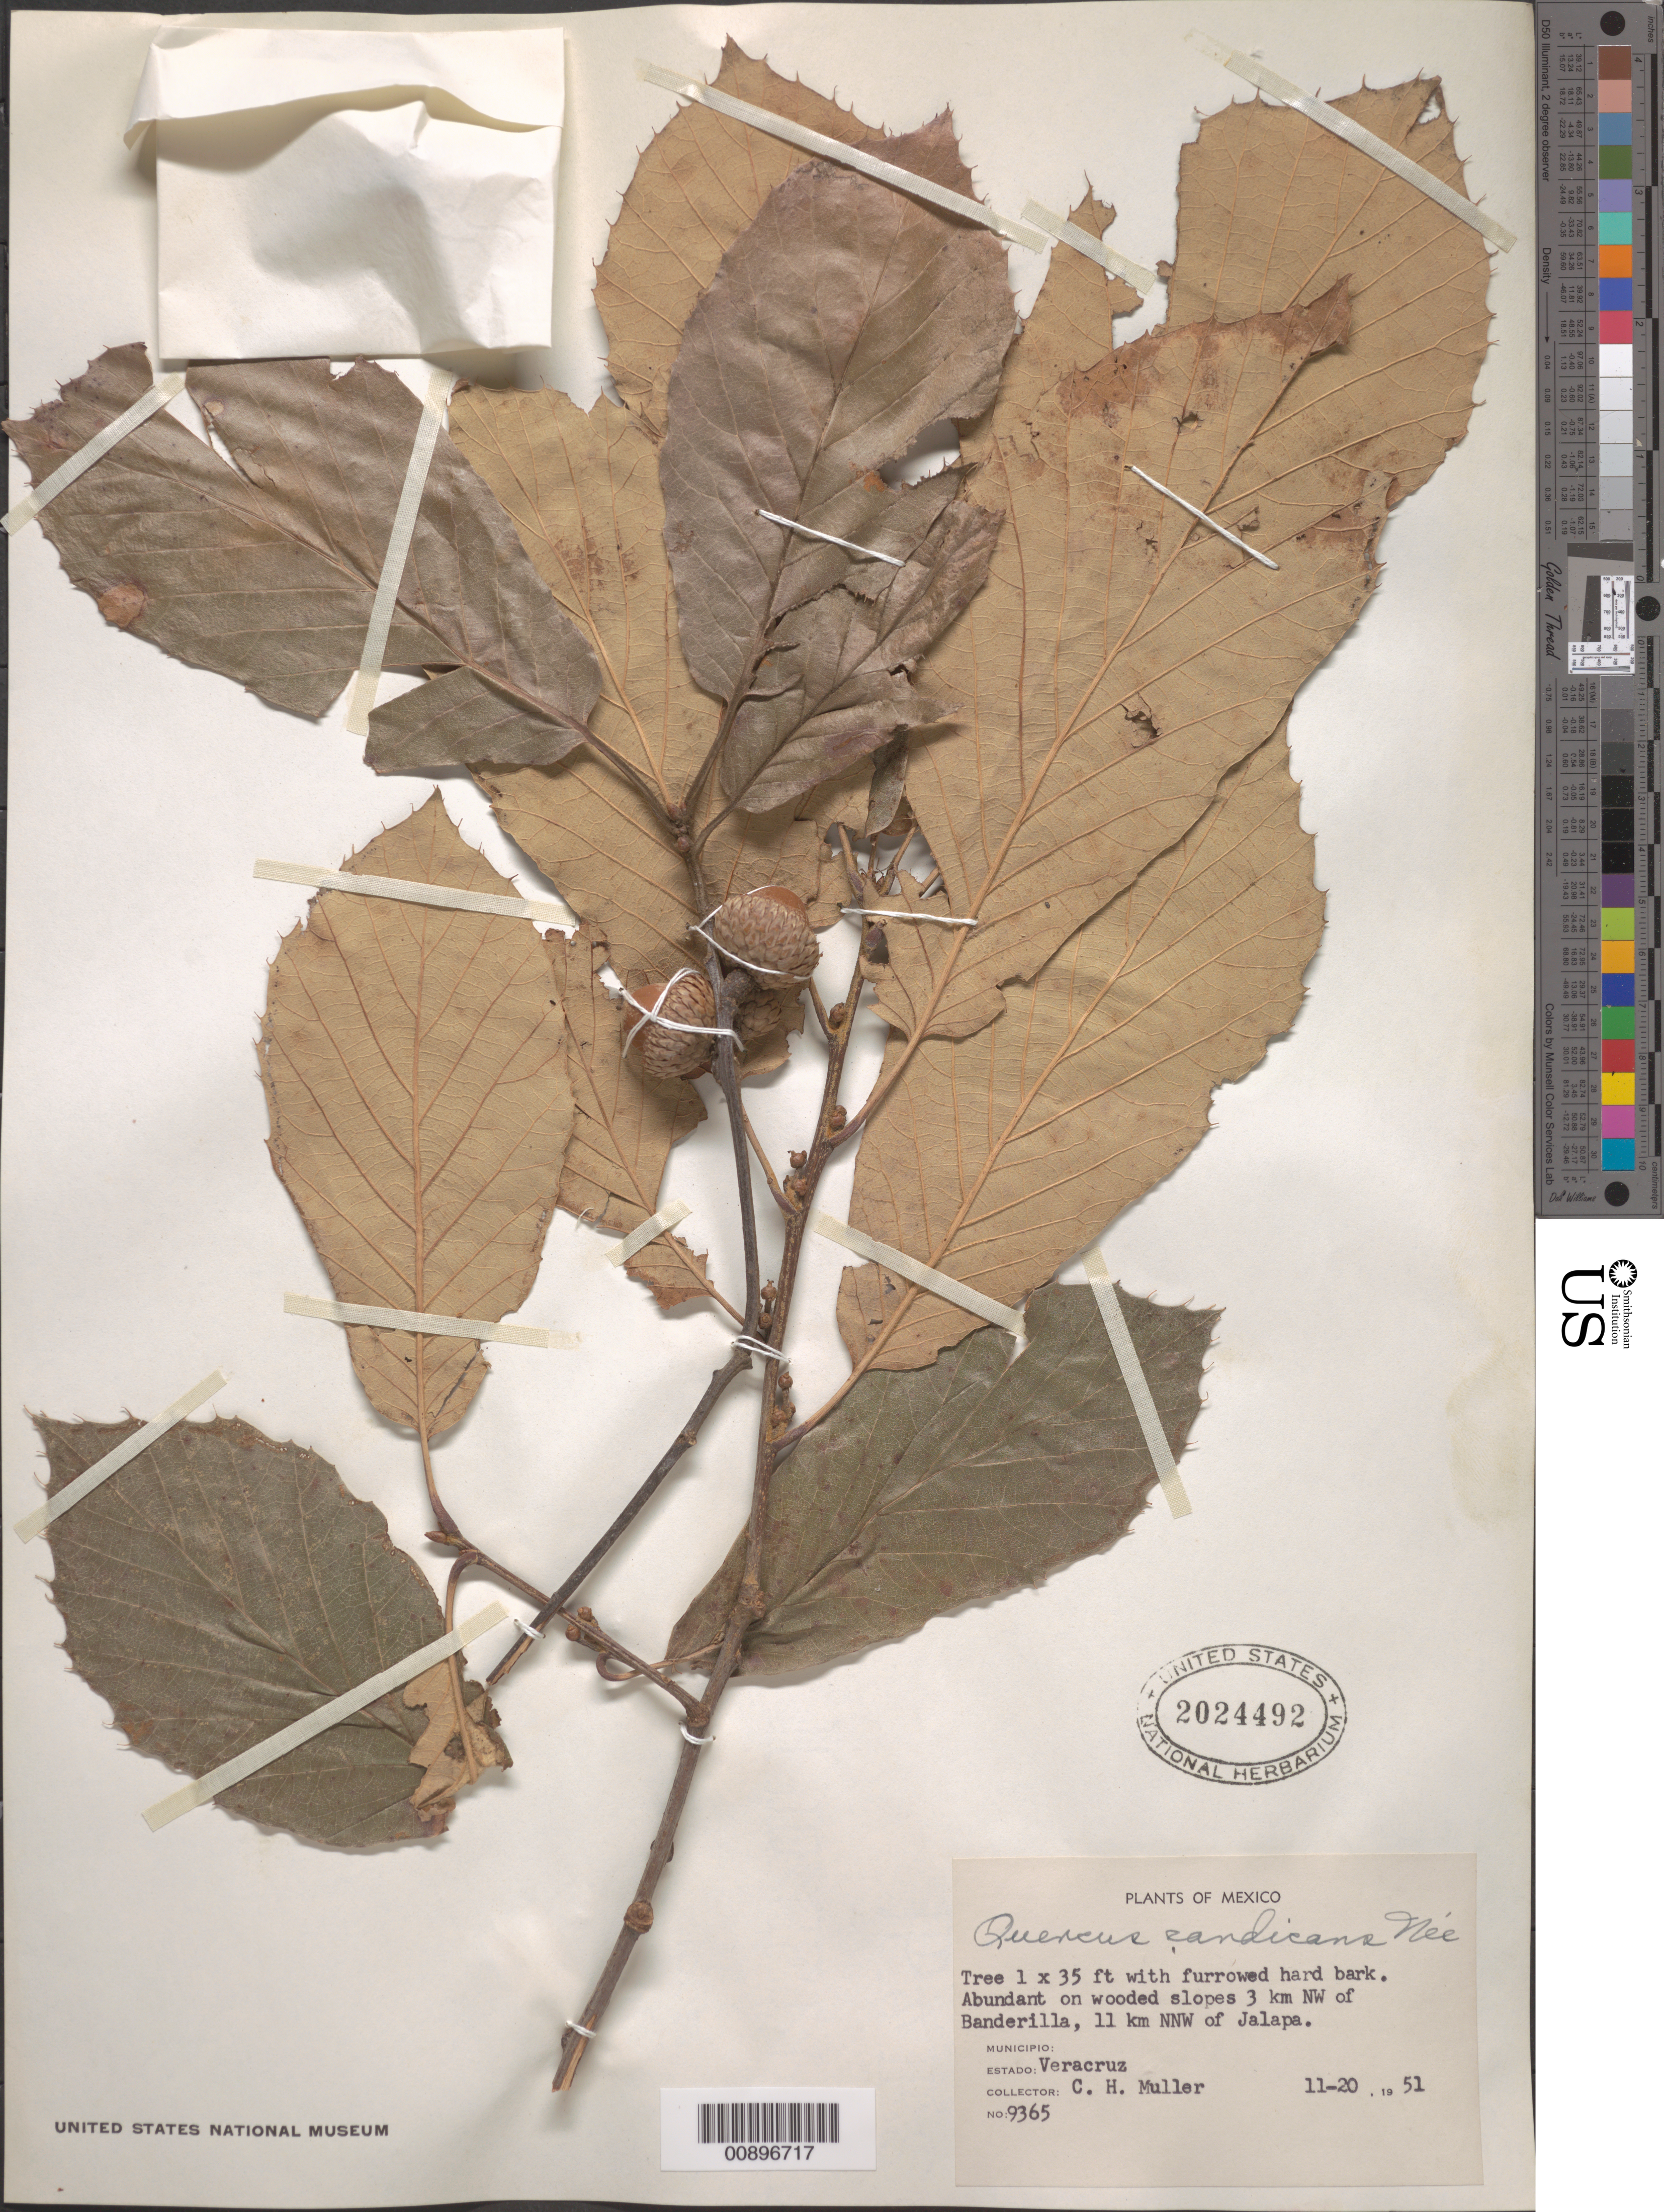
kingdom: Plantae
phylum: Tracheophyta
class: Magnoliopsida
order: Fagales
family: Fagaceae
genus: Quercus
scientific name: Quercus candicans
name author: Née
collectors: C. H. Muller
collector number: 9365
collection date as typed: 20 Nov 1951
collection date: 1951-11-20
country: Mexico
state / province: Veracruz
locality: Slopes 3 km NW of Banderilla, 11 km. NNW of Jalapa, Veracruz.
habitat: Abundant on wooded slopes.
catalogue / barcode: US 2024492